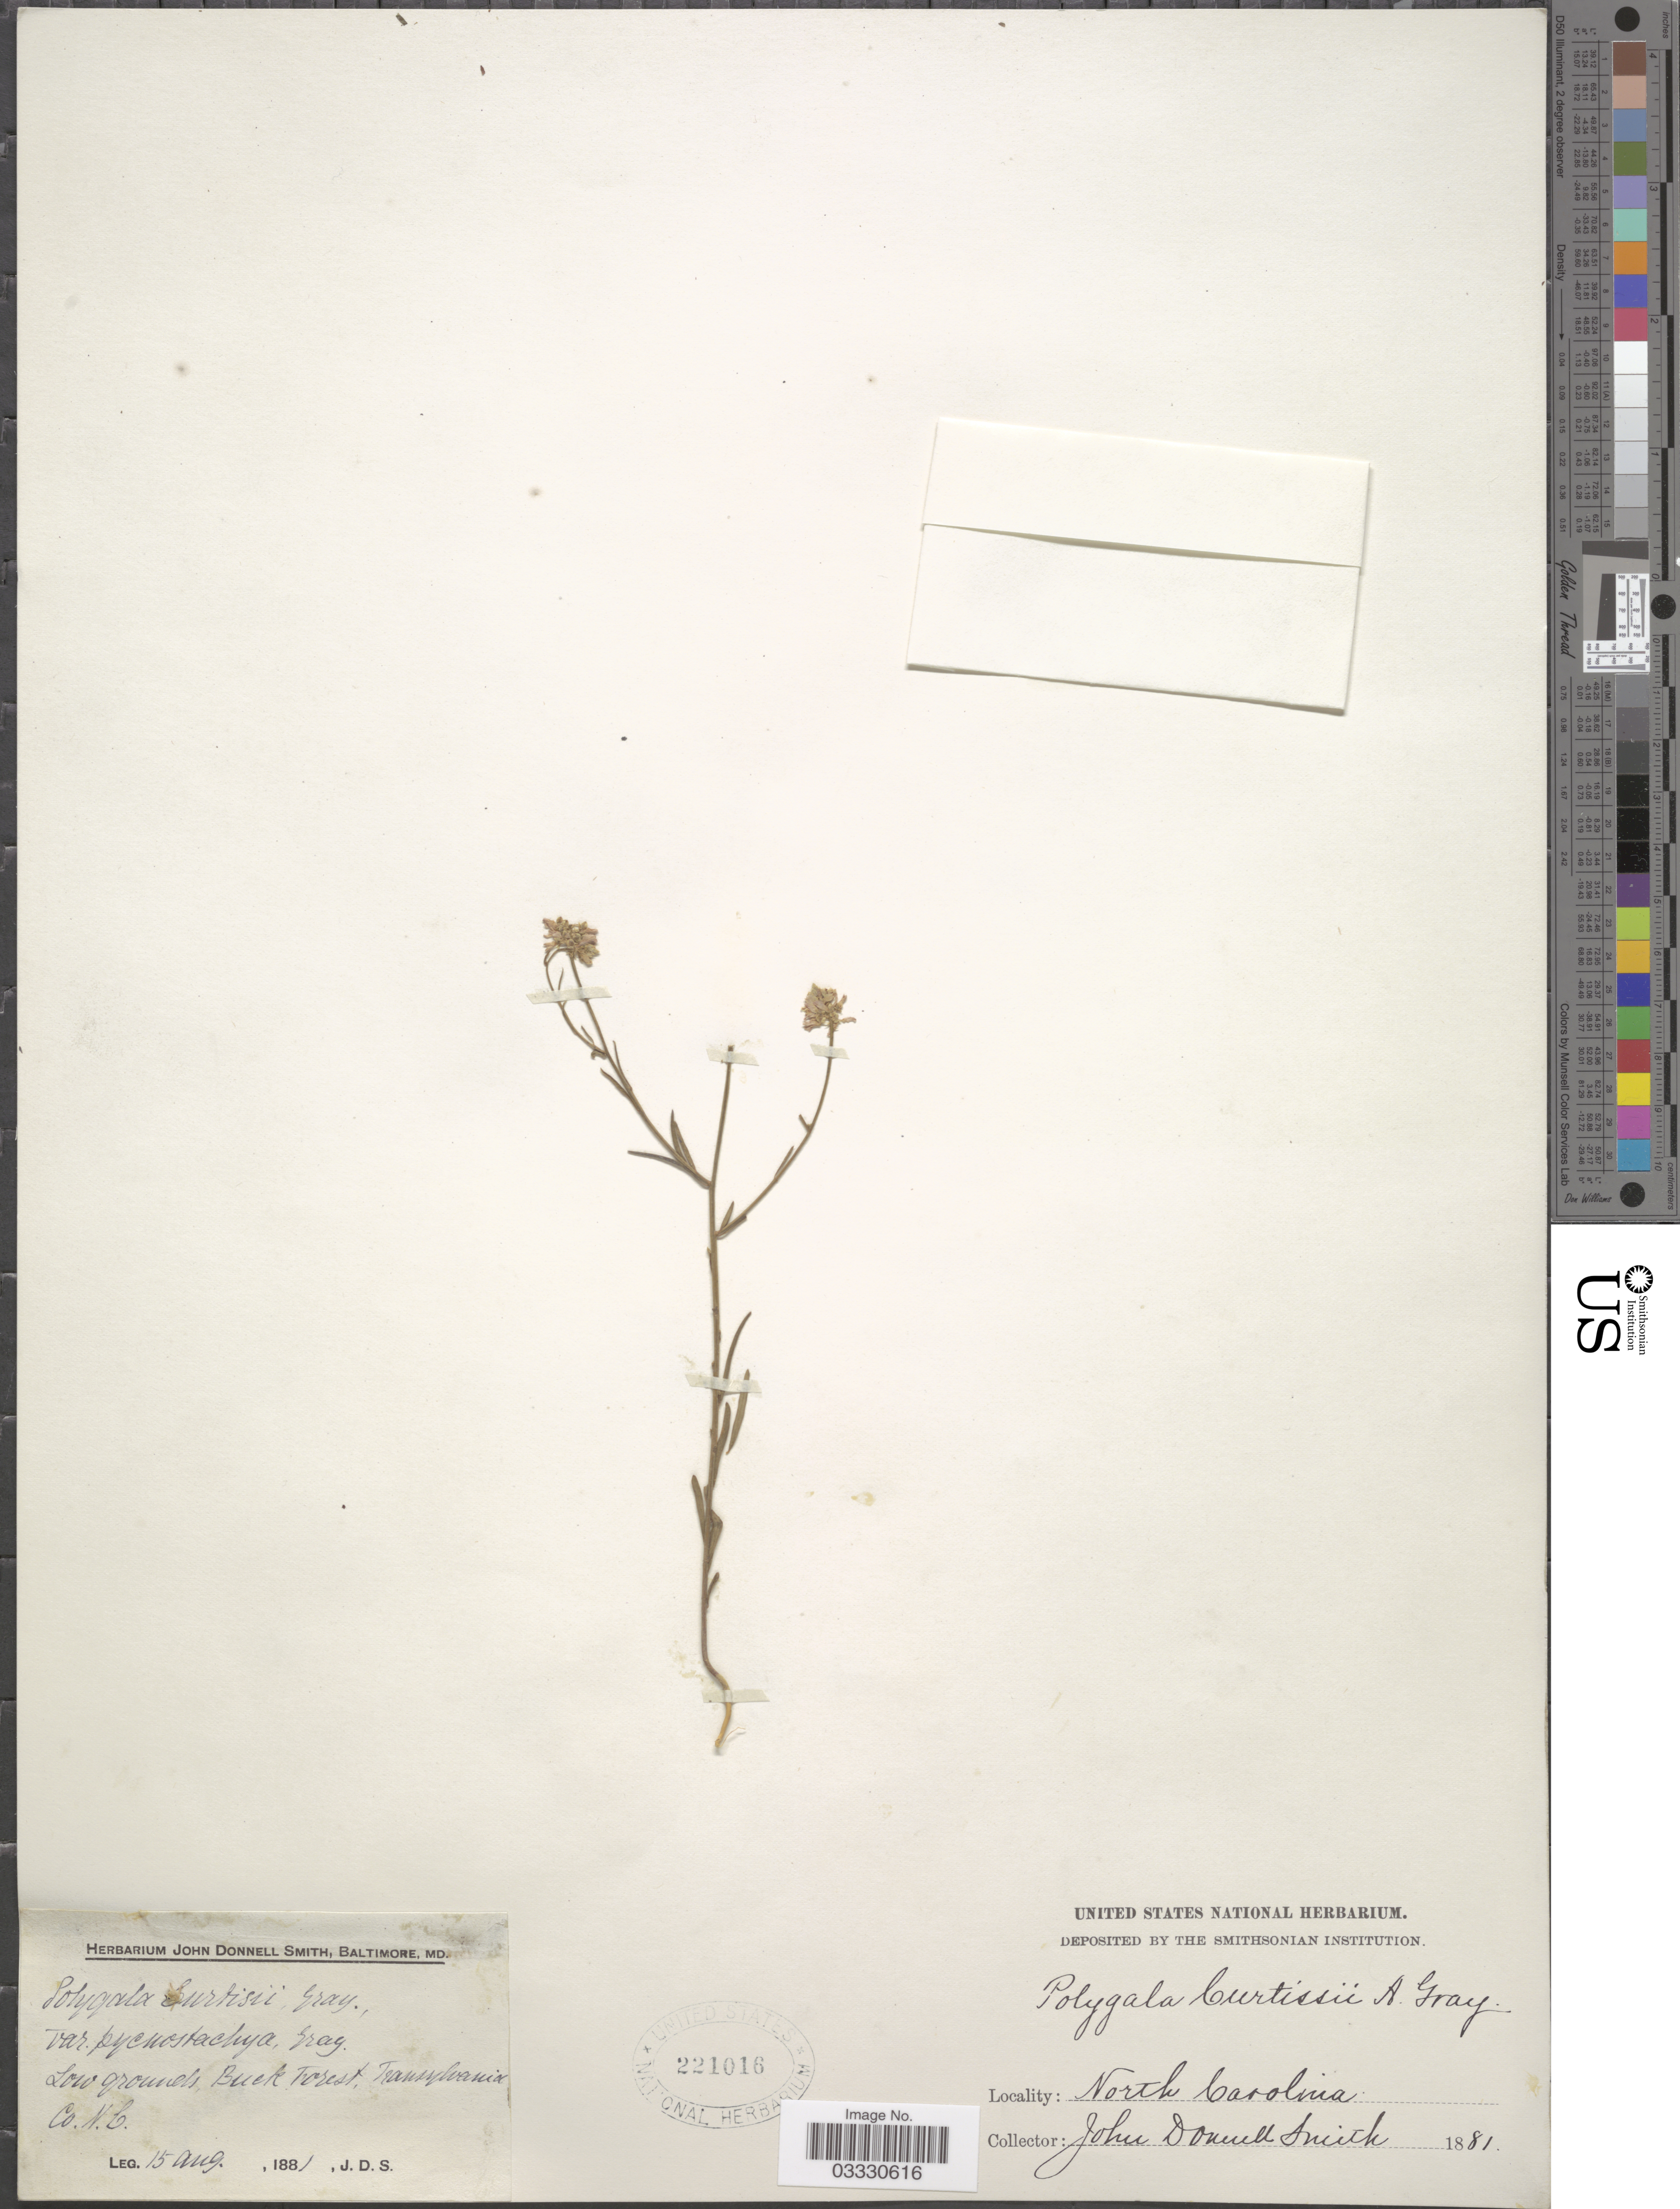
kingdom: Plantae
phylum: Tracheophyta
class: Magnoliopsida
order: Fabales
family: Polygalaceae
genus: Polygala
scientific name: Polygala curtissii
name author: A. Gray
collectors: J. Donnell Smith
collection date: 1881-08-15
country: United States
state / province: North Carolina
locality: Buck Forest, Transylvania Co.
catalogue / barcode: US 221016